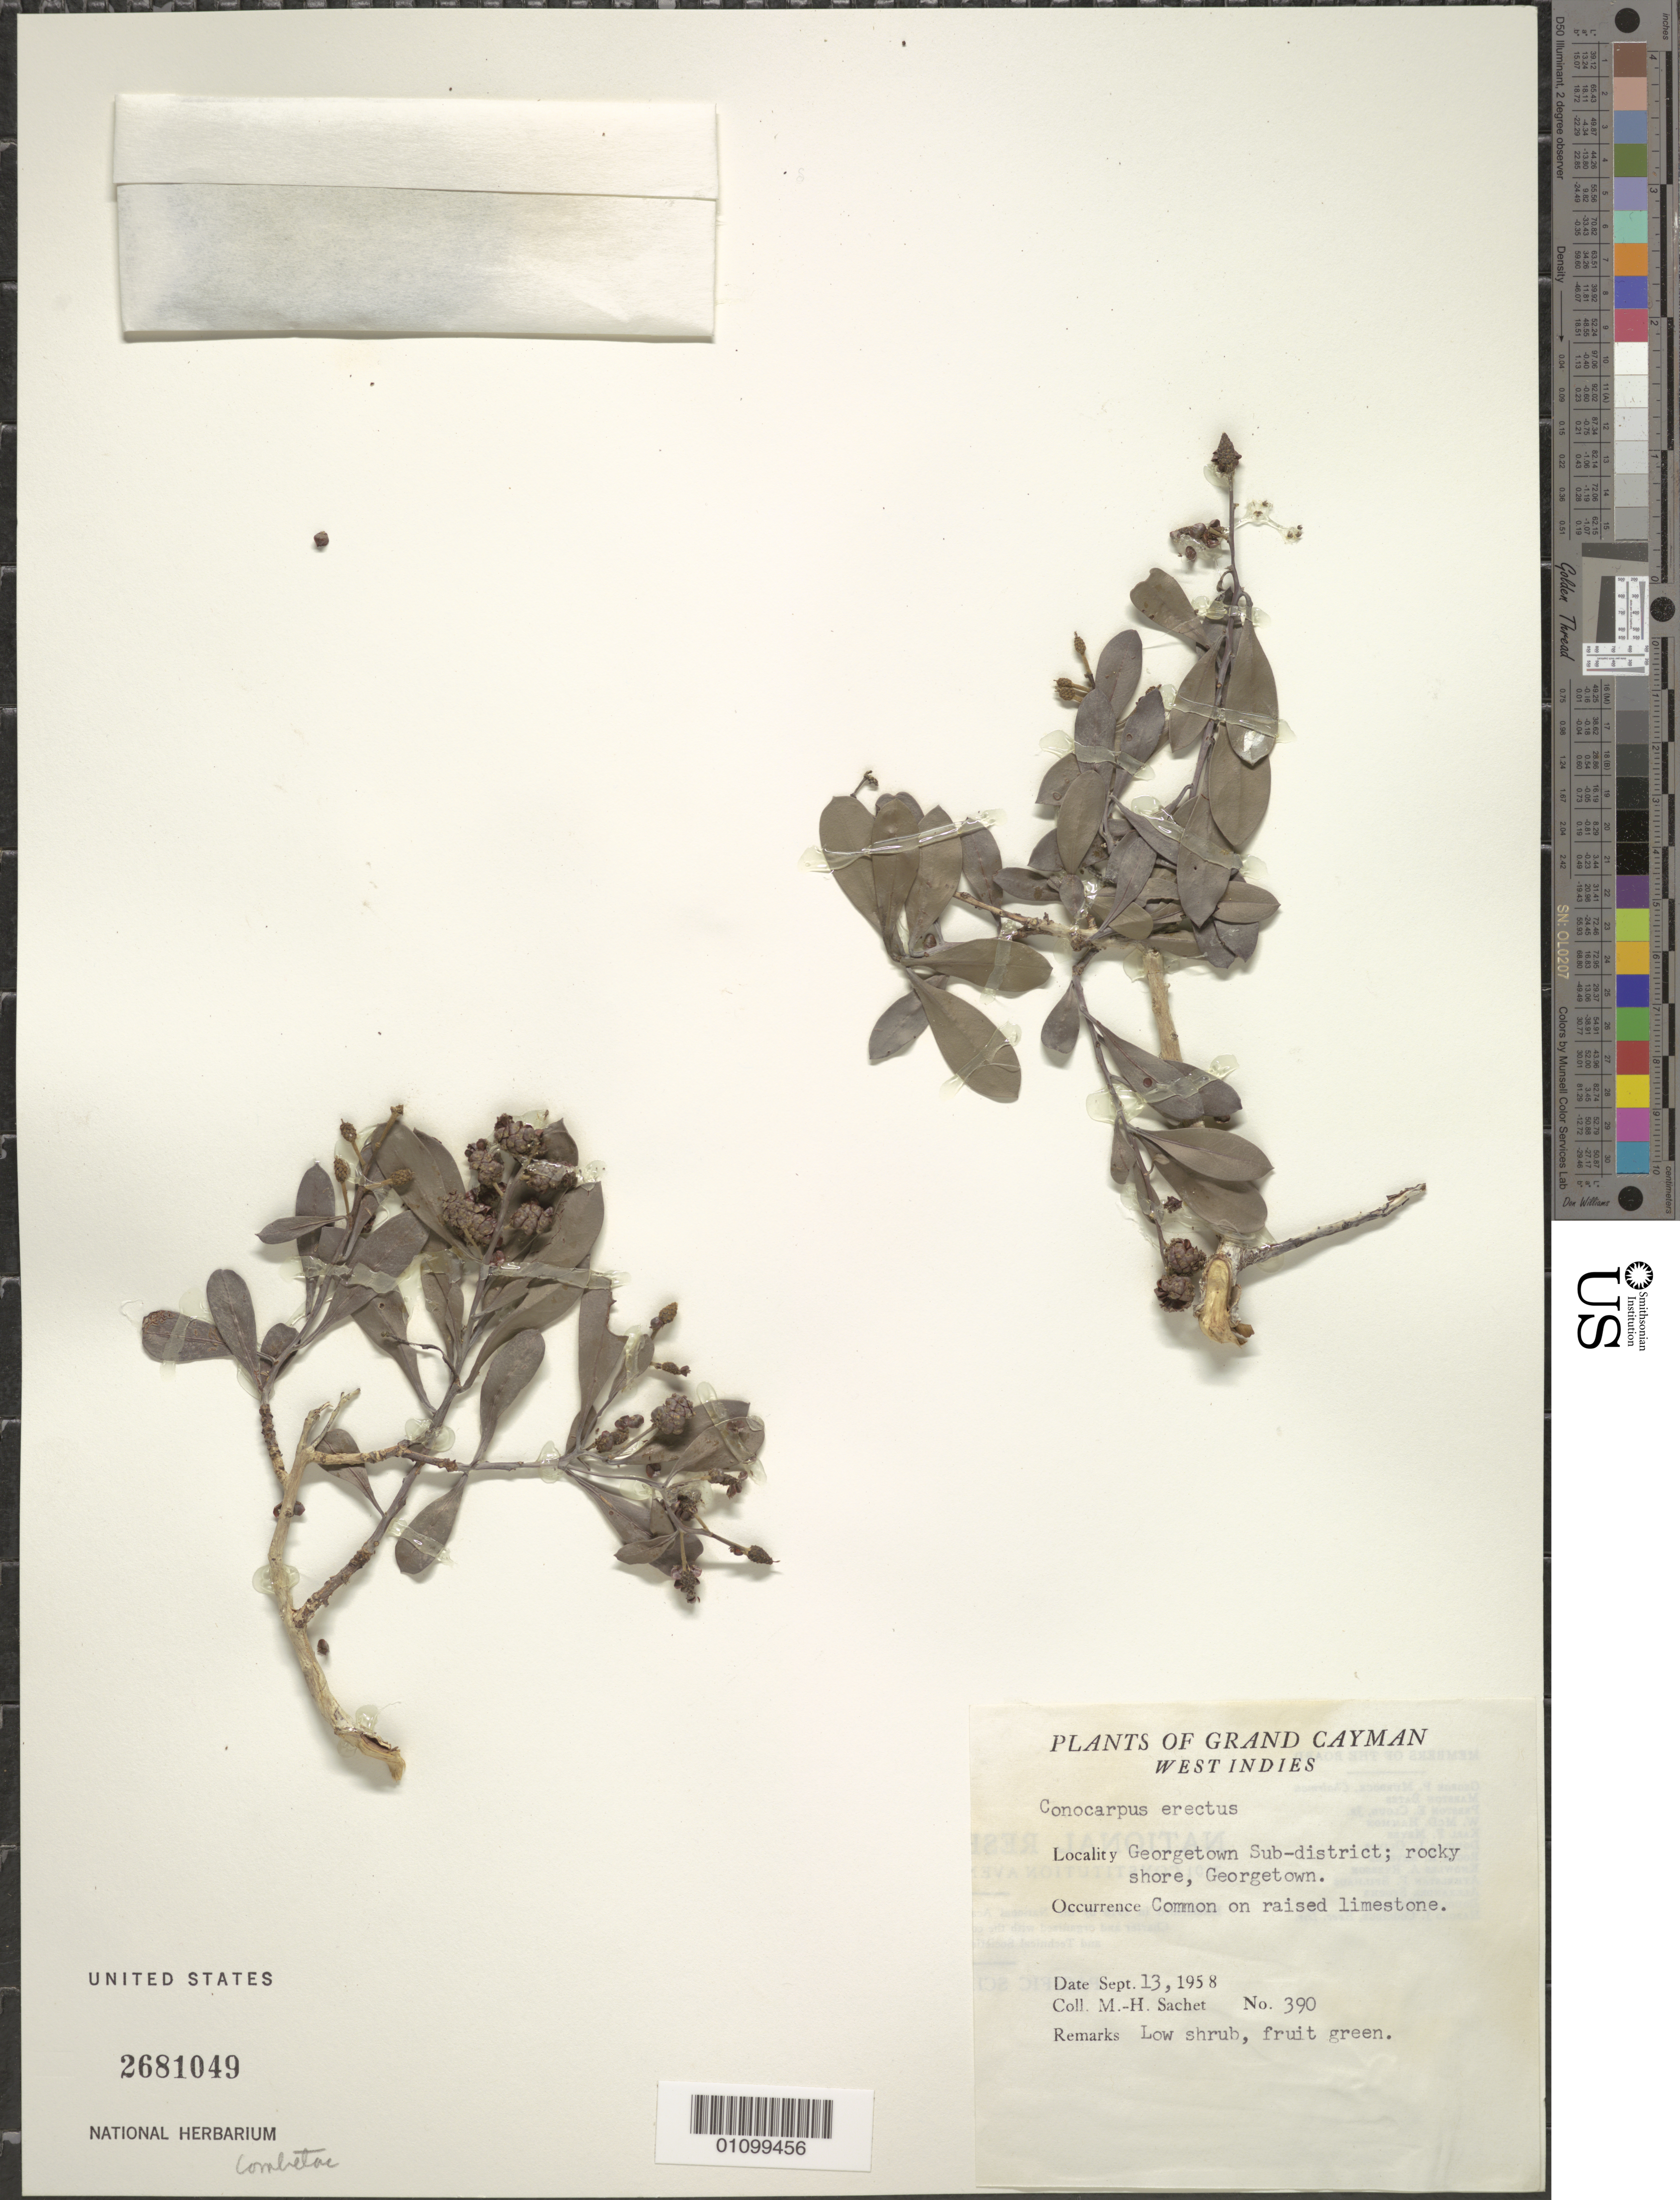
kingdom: Plantae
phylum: Tracheophyta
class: Magnoliopsida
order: Myrtales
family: Combretaceae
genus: Conocarpus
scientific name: Conocarpus erectus var. erectus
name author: L.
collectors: M.-H. Sachet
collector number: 390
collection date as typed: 13 Sep 1958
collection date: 1958-09-13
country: Cayman Islands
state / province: Georgetown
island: Grand Cayman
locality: Rocky shore.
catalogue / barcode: US 2681049